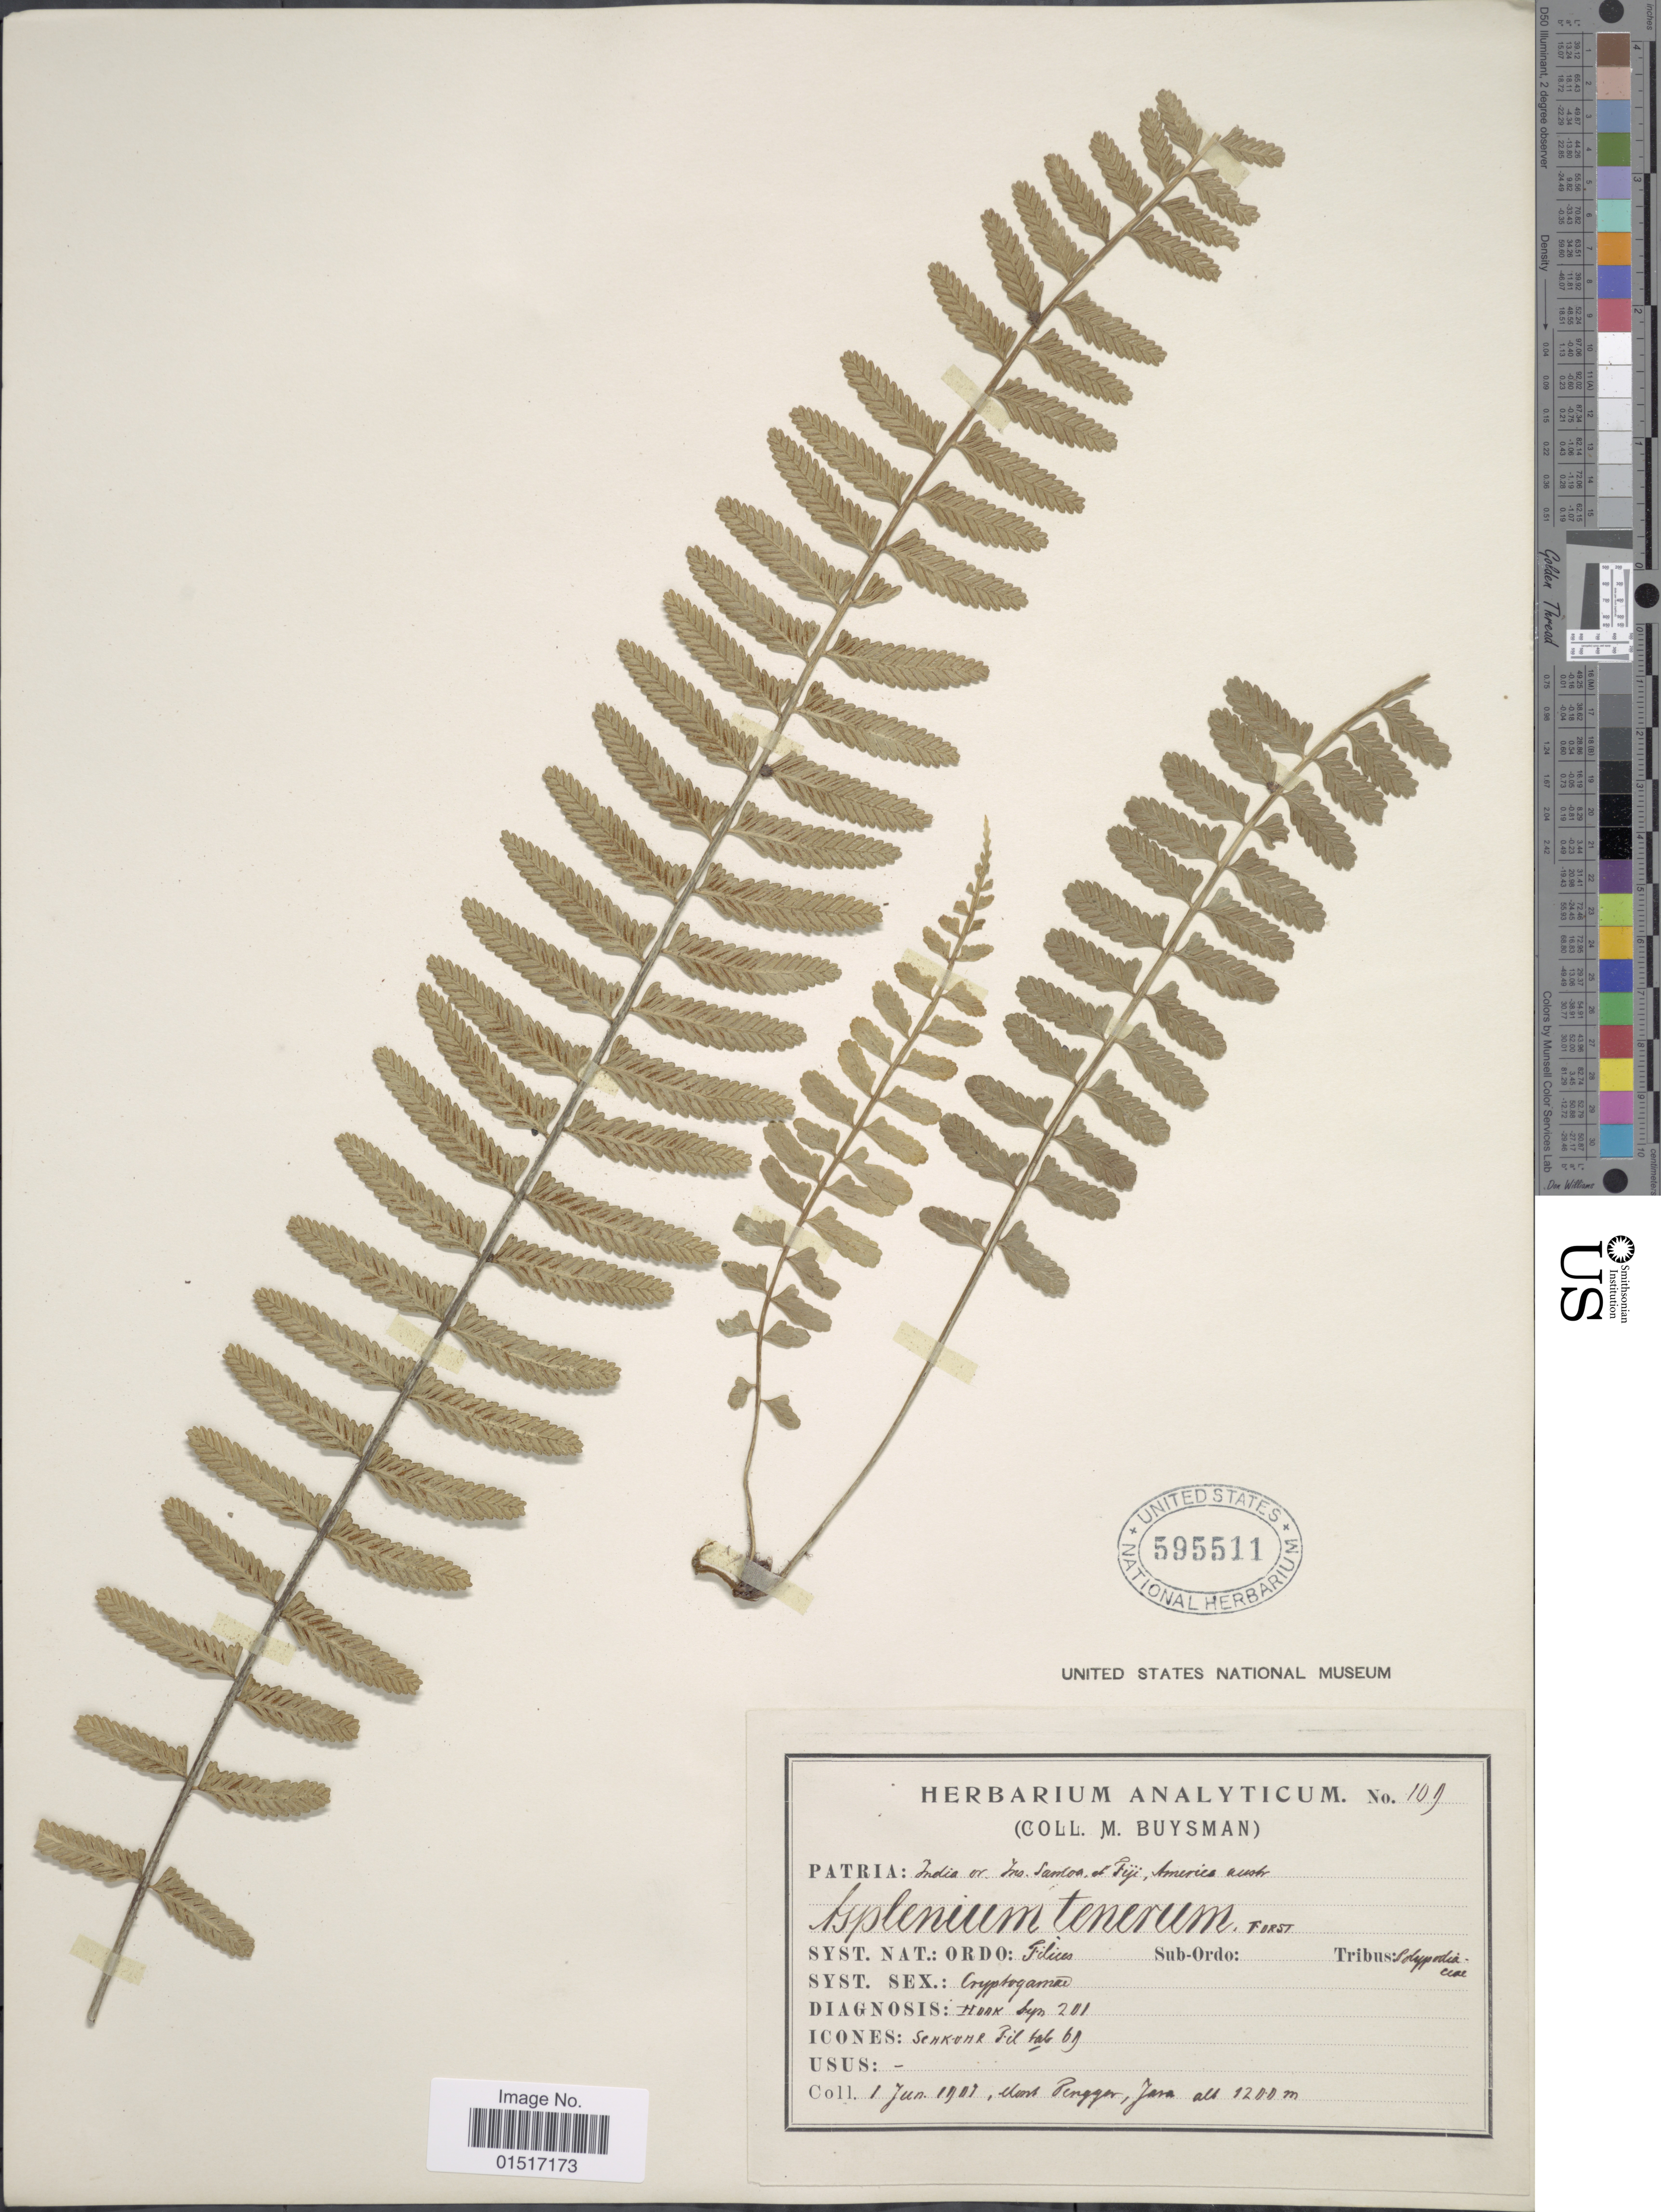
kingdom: Plantae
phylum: Tracheophyta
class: Polypodiopsida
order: Polypodiales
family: Aspleniaceae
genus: Asplenium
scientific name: Asplenium tenerum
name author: G. Forst.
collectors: M. Buysman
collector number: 109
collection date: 1907-06-01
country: Indonesia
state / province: Java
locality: Mont Penggar. Patria: India er Ins. Samoa, et Fiji, America austr [interpreted]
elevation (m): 1200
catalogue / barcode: US 595511